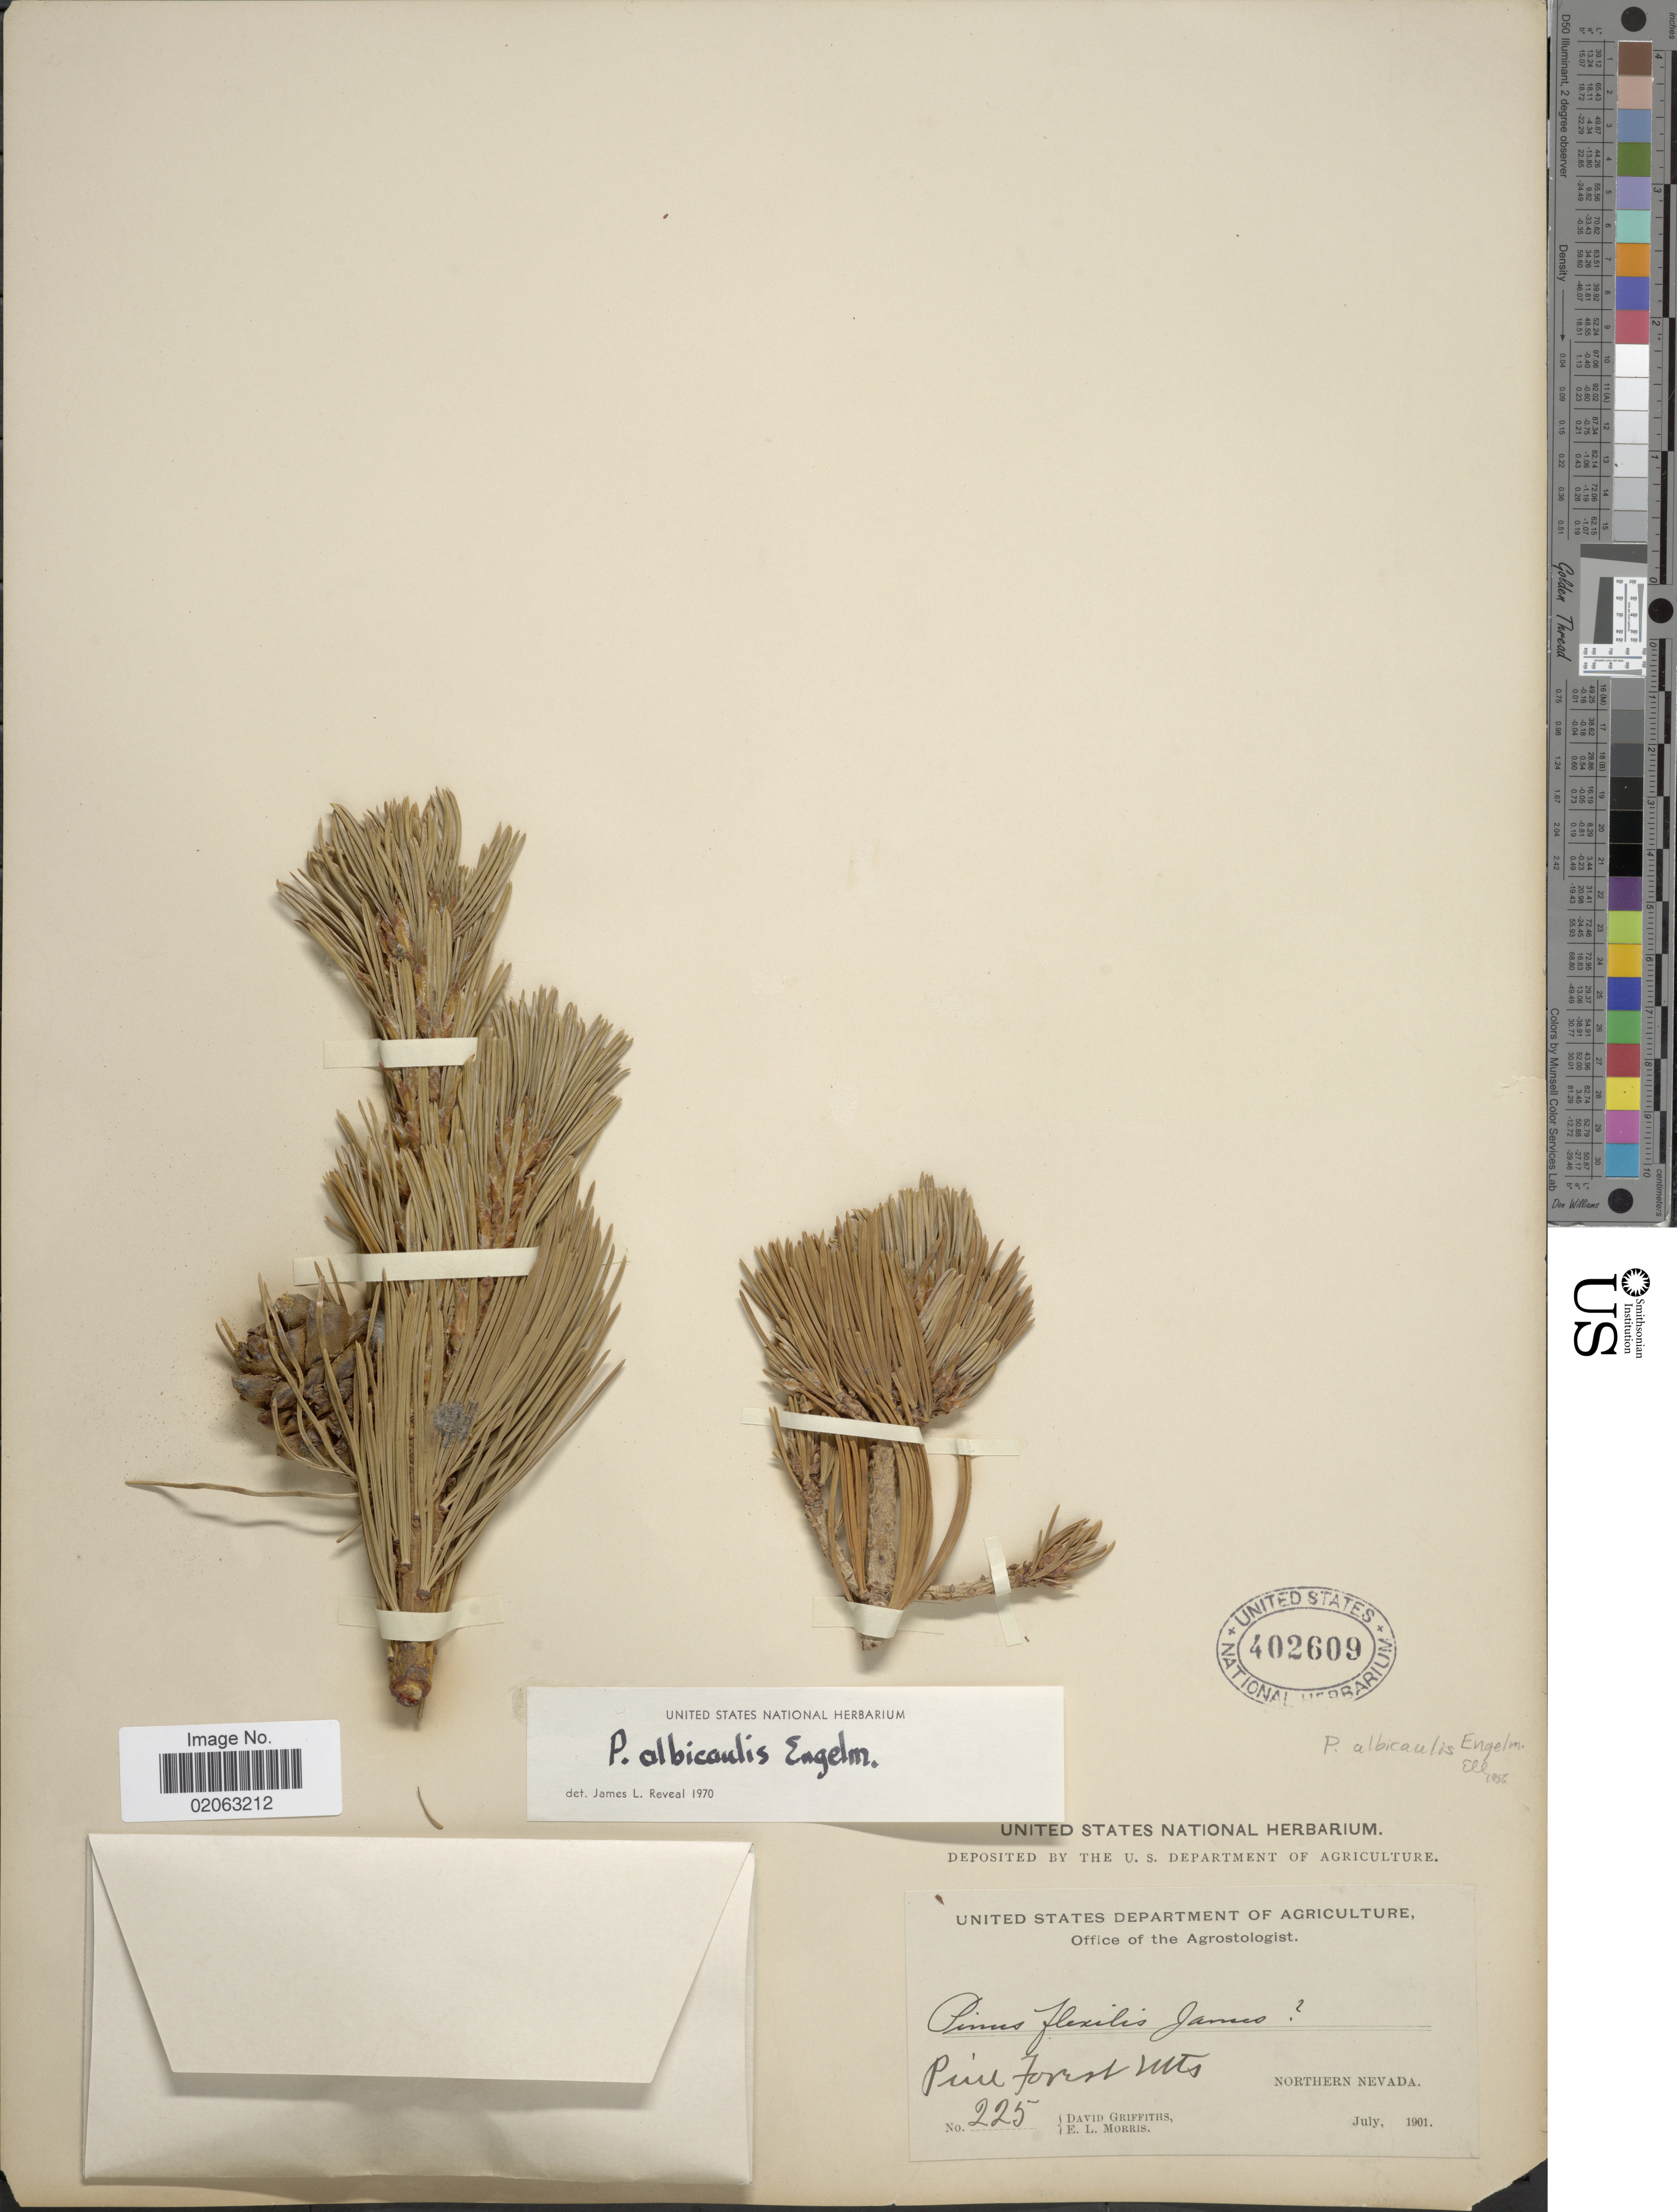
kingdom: Plantae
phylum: Tracheophyta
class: Pinopsida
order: Pinales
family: Pinaceae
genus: Pinus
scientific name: Pinus albicaulis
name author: Engelm.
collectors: D. Griffiths & E. Morris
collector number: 225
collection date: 1901-07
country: United States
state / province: Nevada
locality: Pine forest Mts, Northern Nevada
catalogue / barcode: US 402609